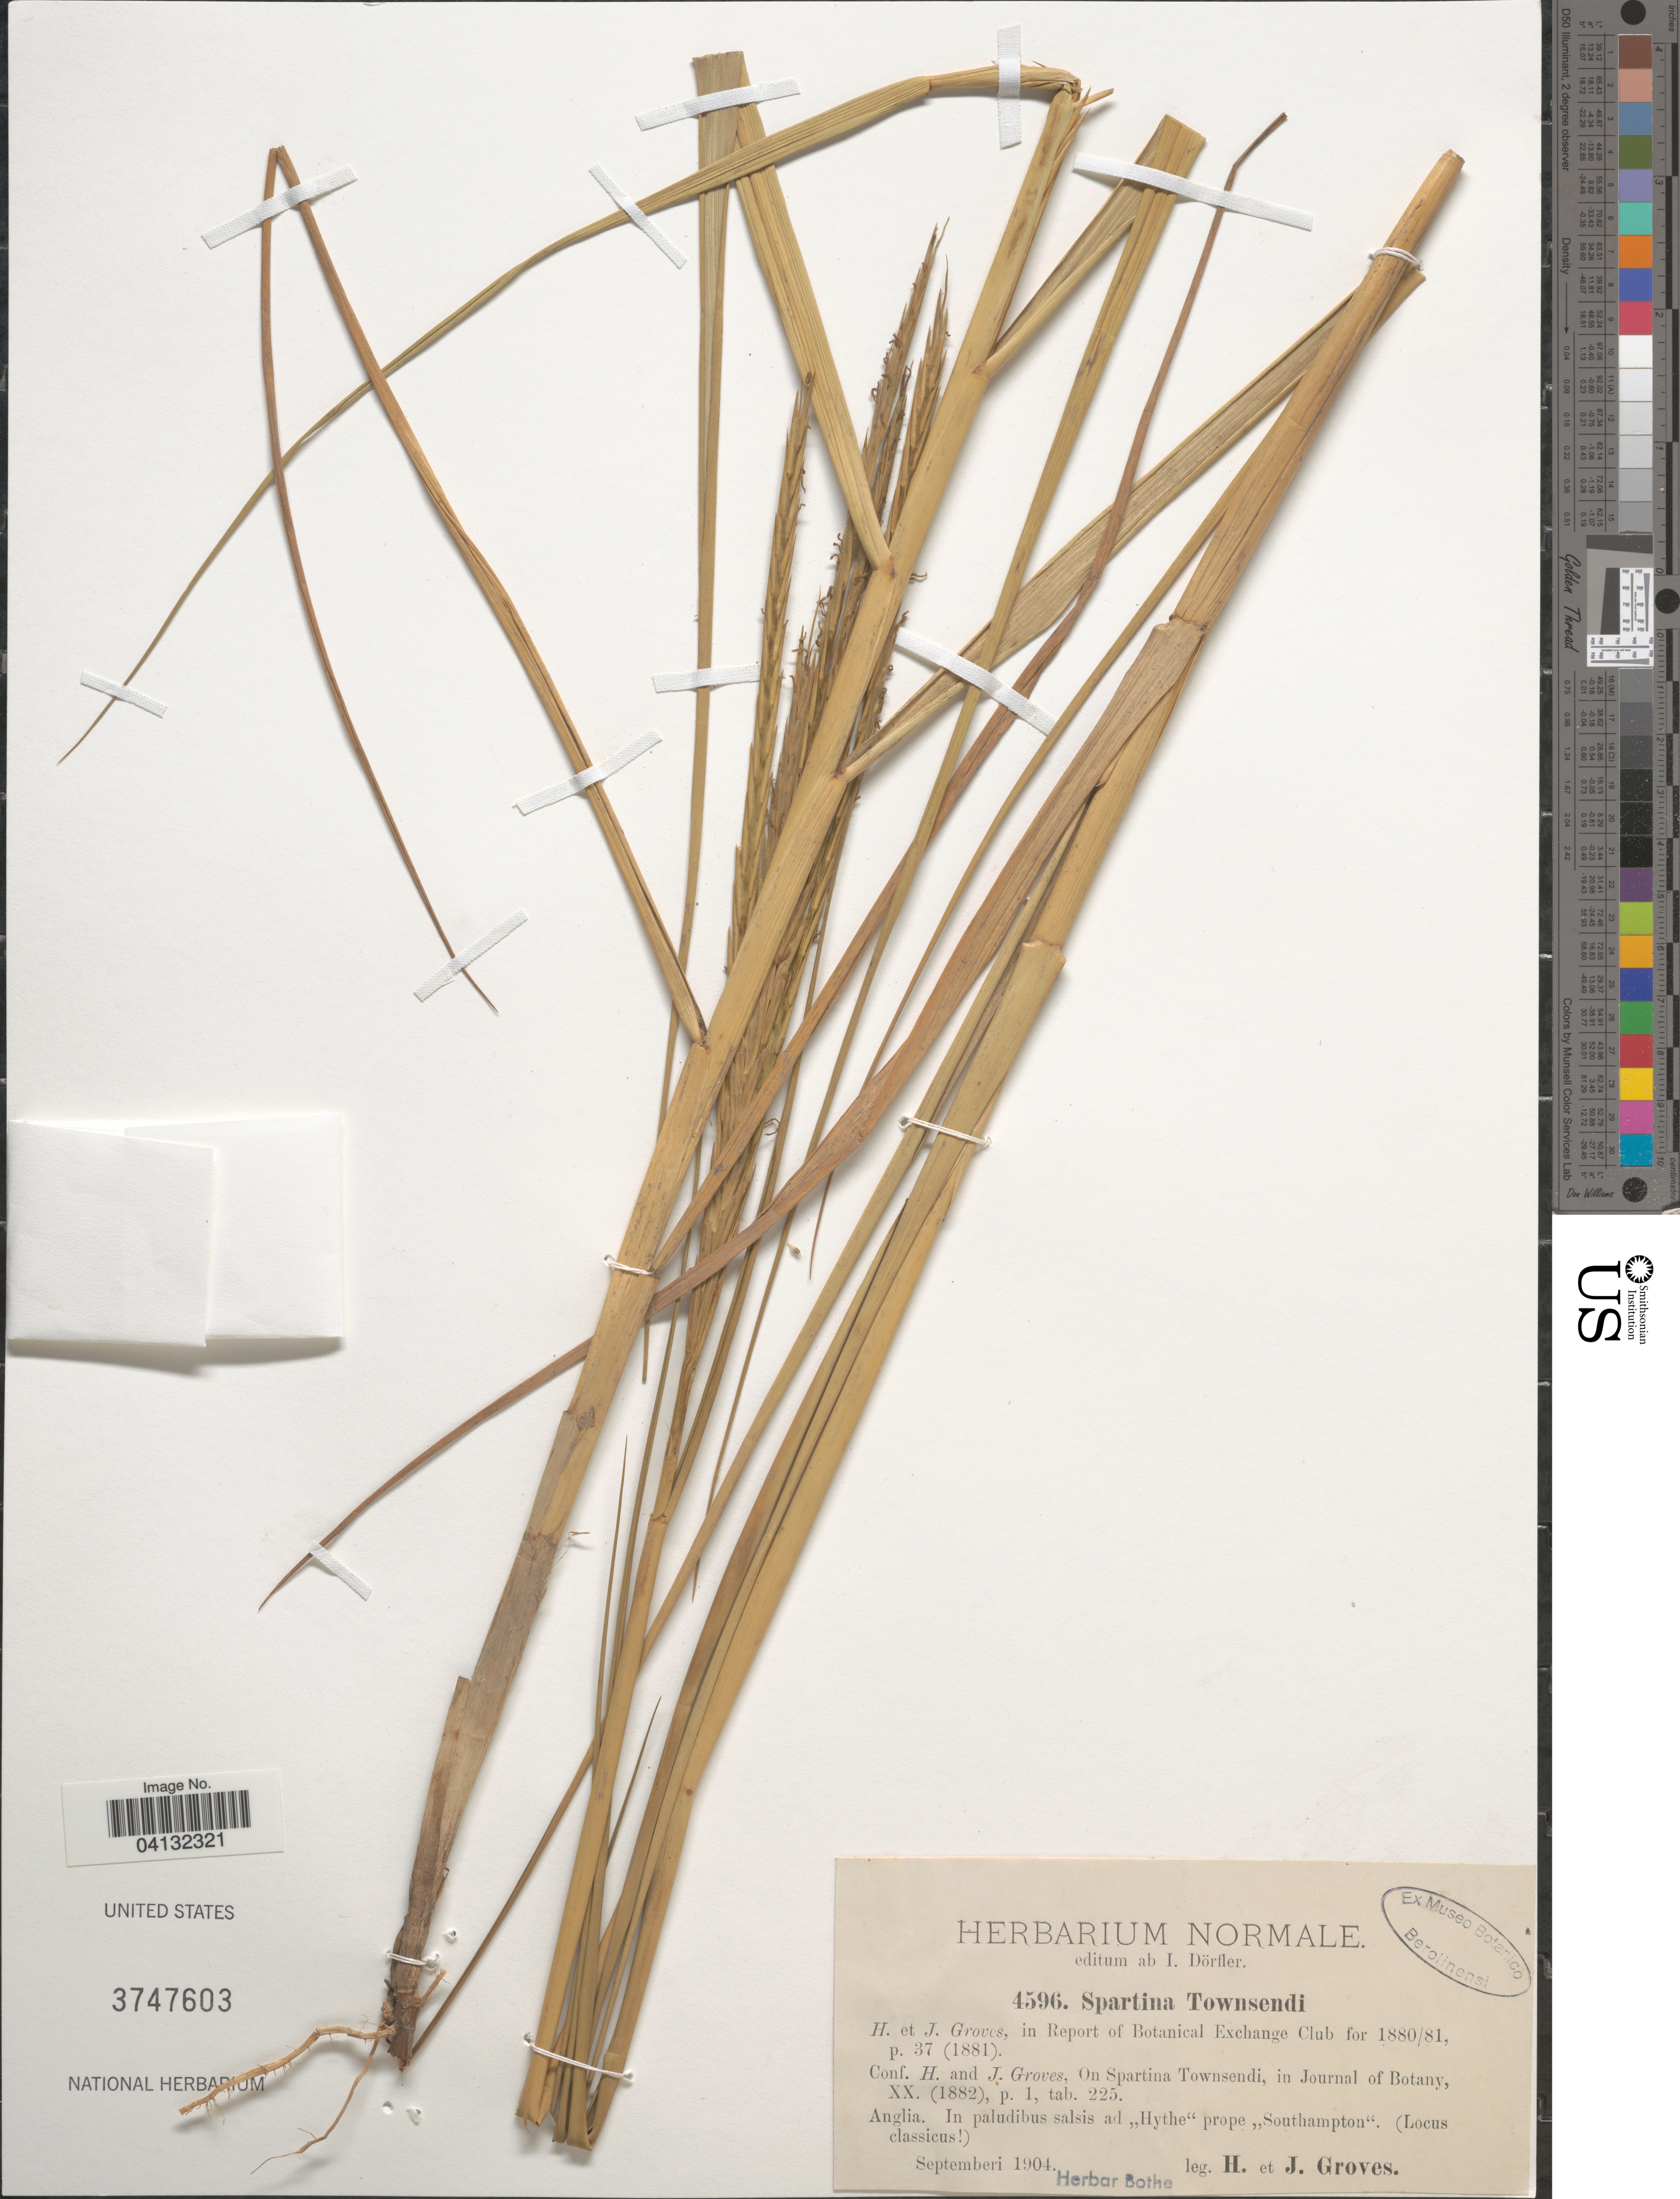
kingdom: Plantae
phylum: Tracheophyta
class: Liliopsida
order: Poales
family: Poaceae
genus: Sporobolus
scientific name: Sporobolus townsendii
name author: (H. Groves & J. Groves) P.M. Peterson & Saarela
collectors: H. Groves & J. Groves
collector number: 4596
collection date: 1904-09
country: United Kingdom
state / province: England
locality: Anglia. In paludibus salsis ad „Hythe“ prope „Southampton“.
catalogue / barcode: US 3747603